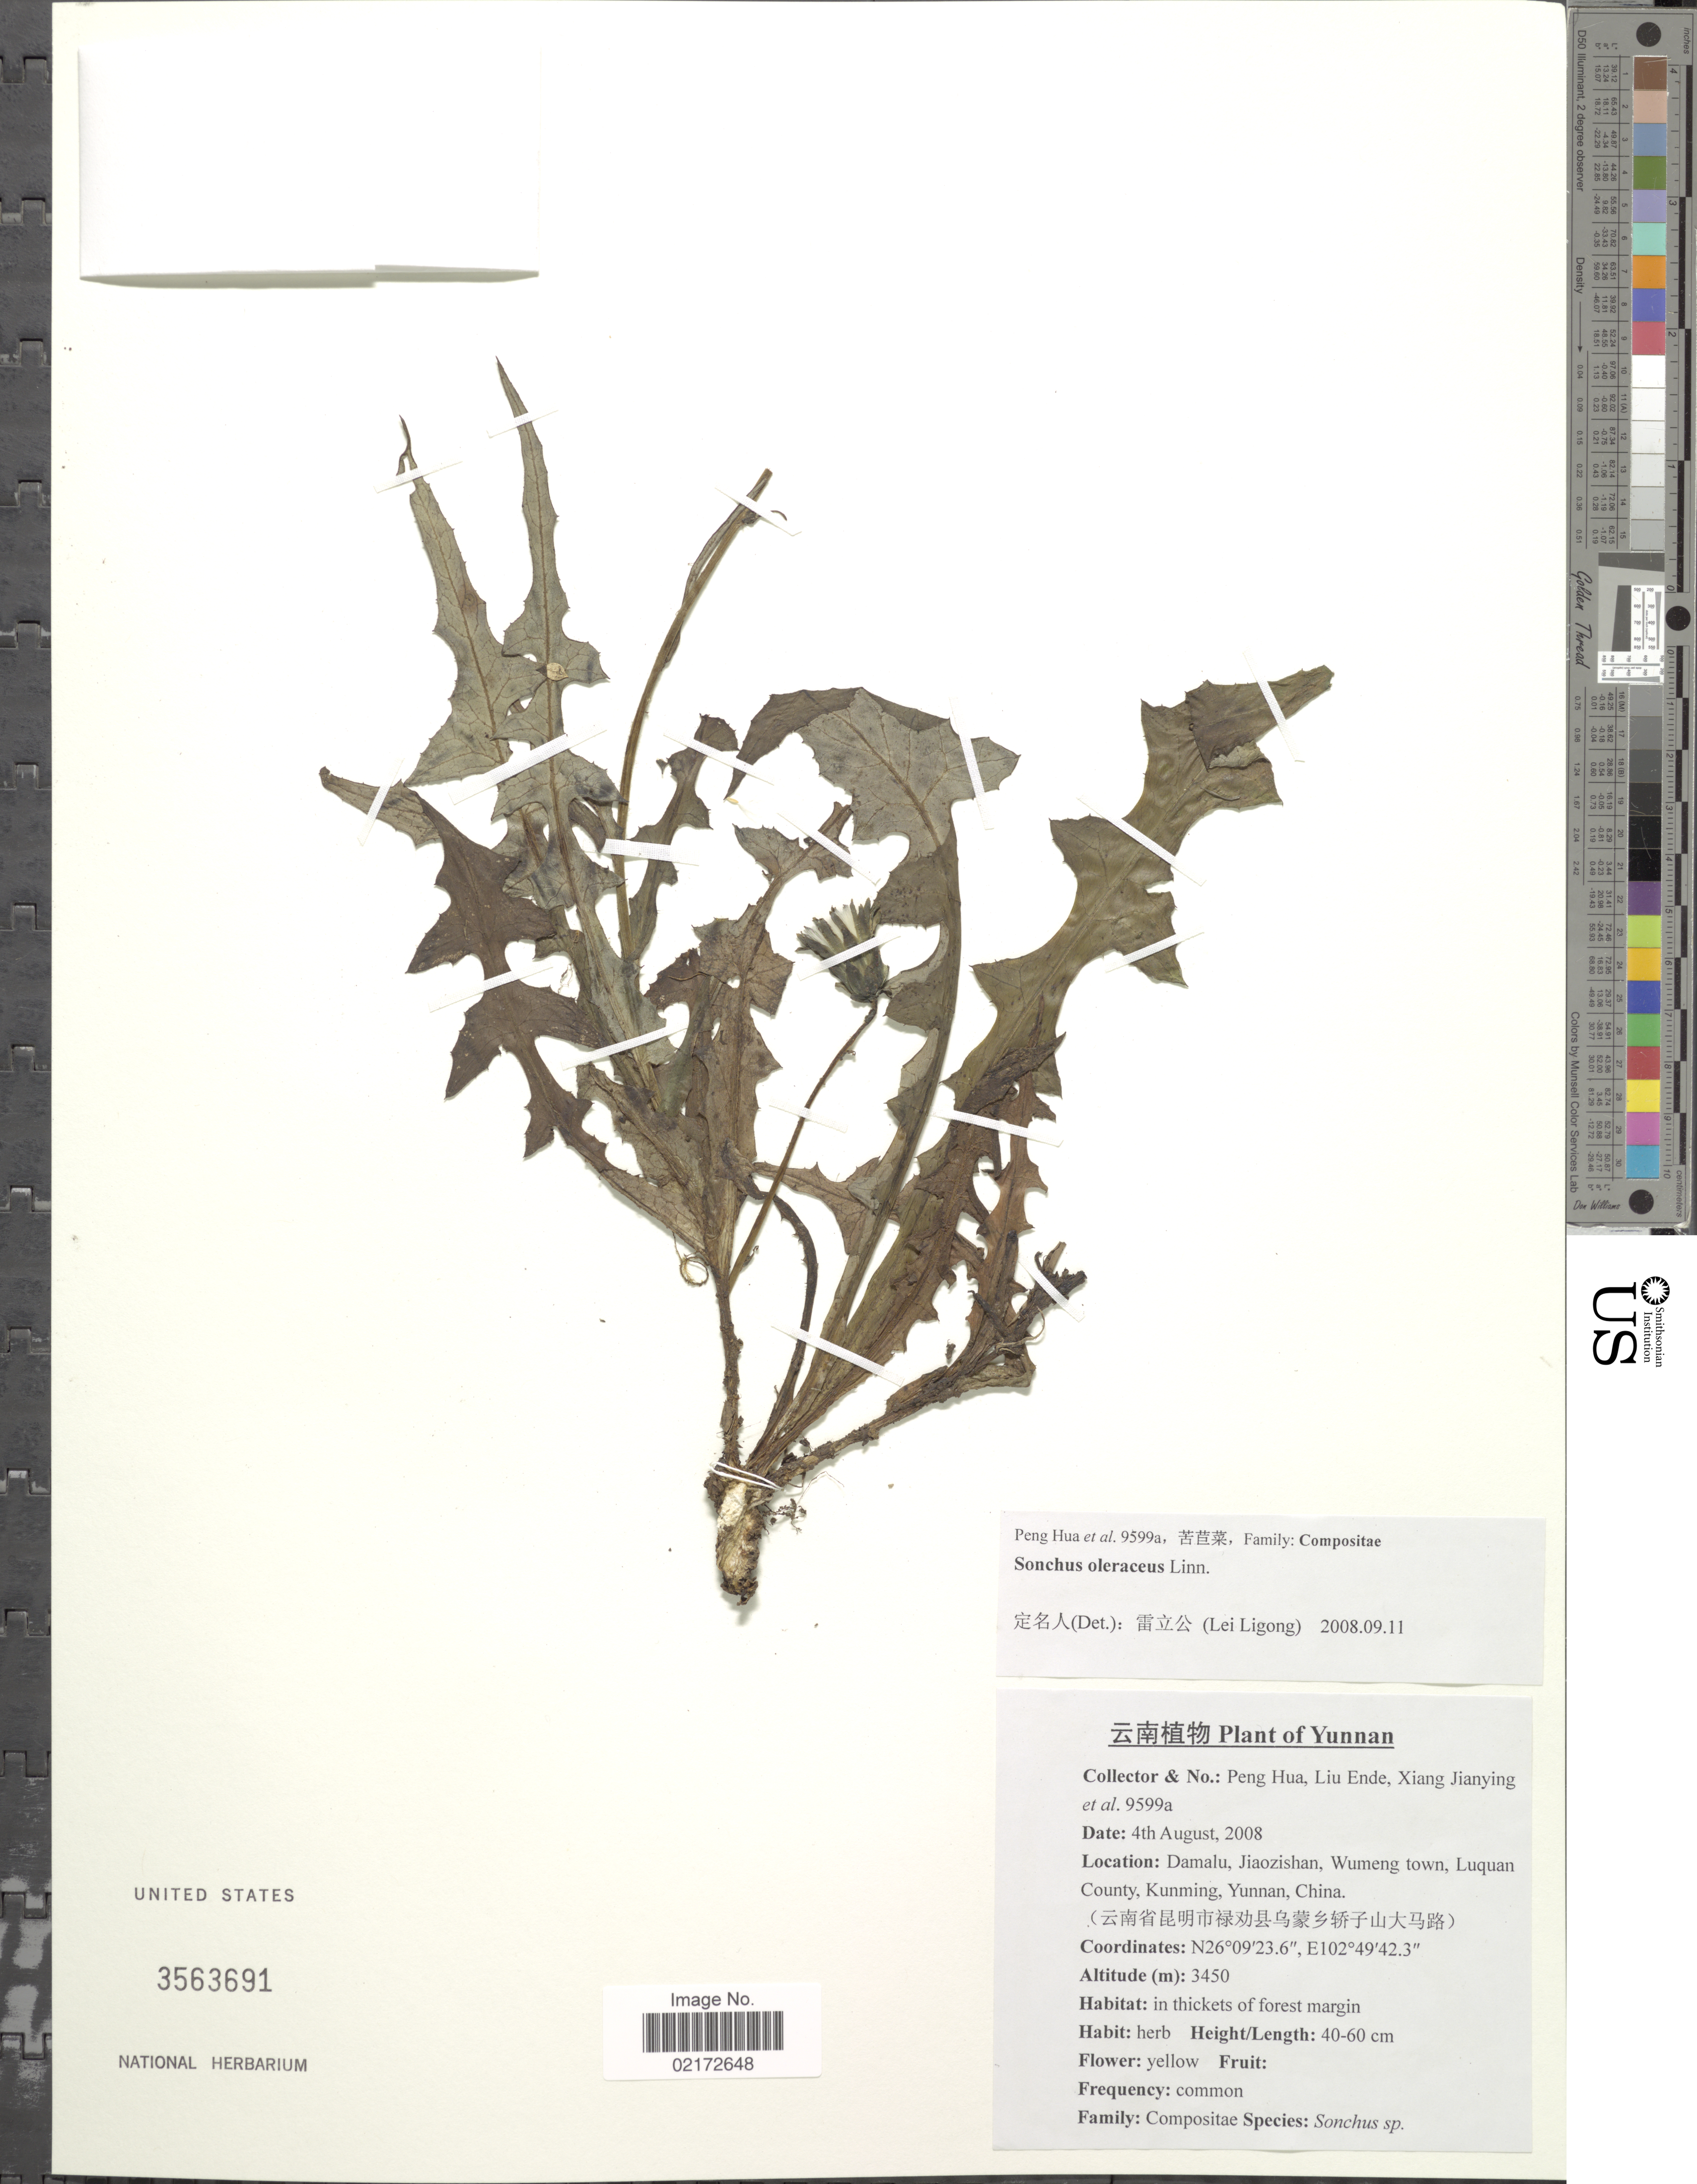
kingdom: Plantae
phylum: Tracheophyta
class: Magnoliopsida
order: Asterales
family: Asteraceae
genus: Sonchus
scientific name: Sonchus oleraceus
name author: L.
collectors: H. Peng, E. Liu, J. Xiang & et al.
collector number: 9599a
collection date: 2008-08-04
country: China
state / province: Yunnan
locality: Damalu, Jiaozishan, Wumeng town, Luquan County, Kunming, Yunnan, China (X).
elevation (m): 3450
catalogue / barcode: US 3563691